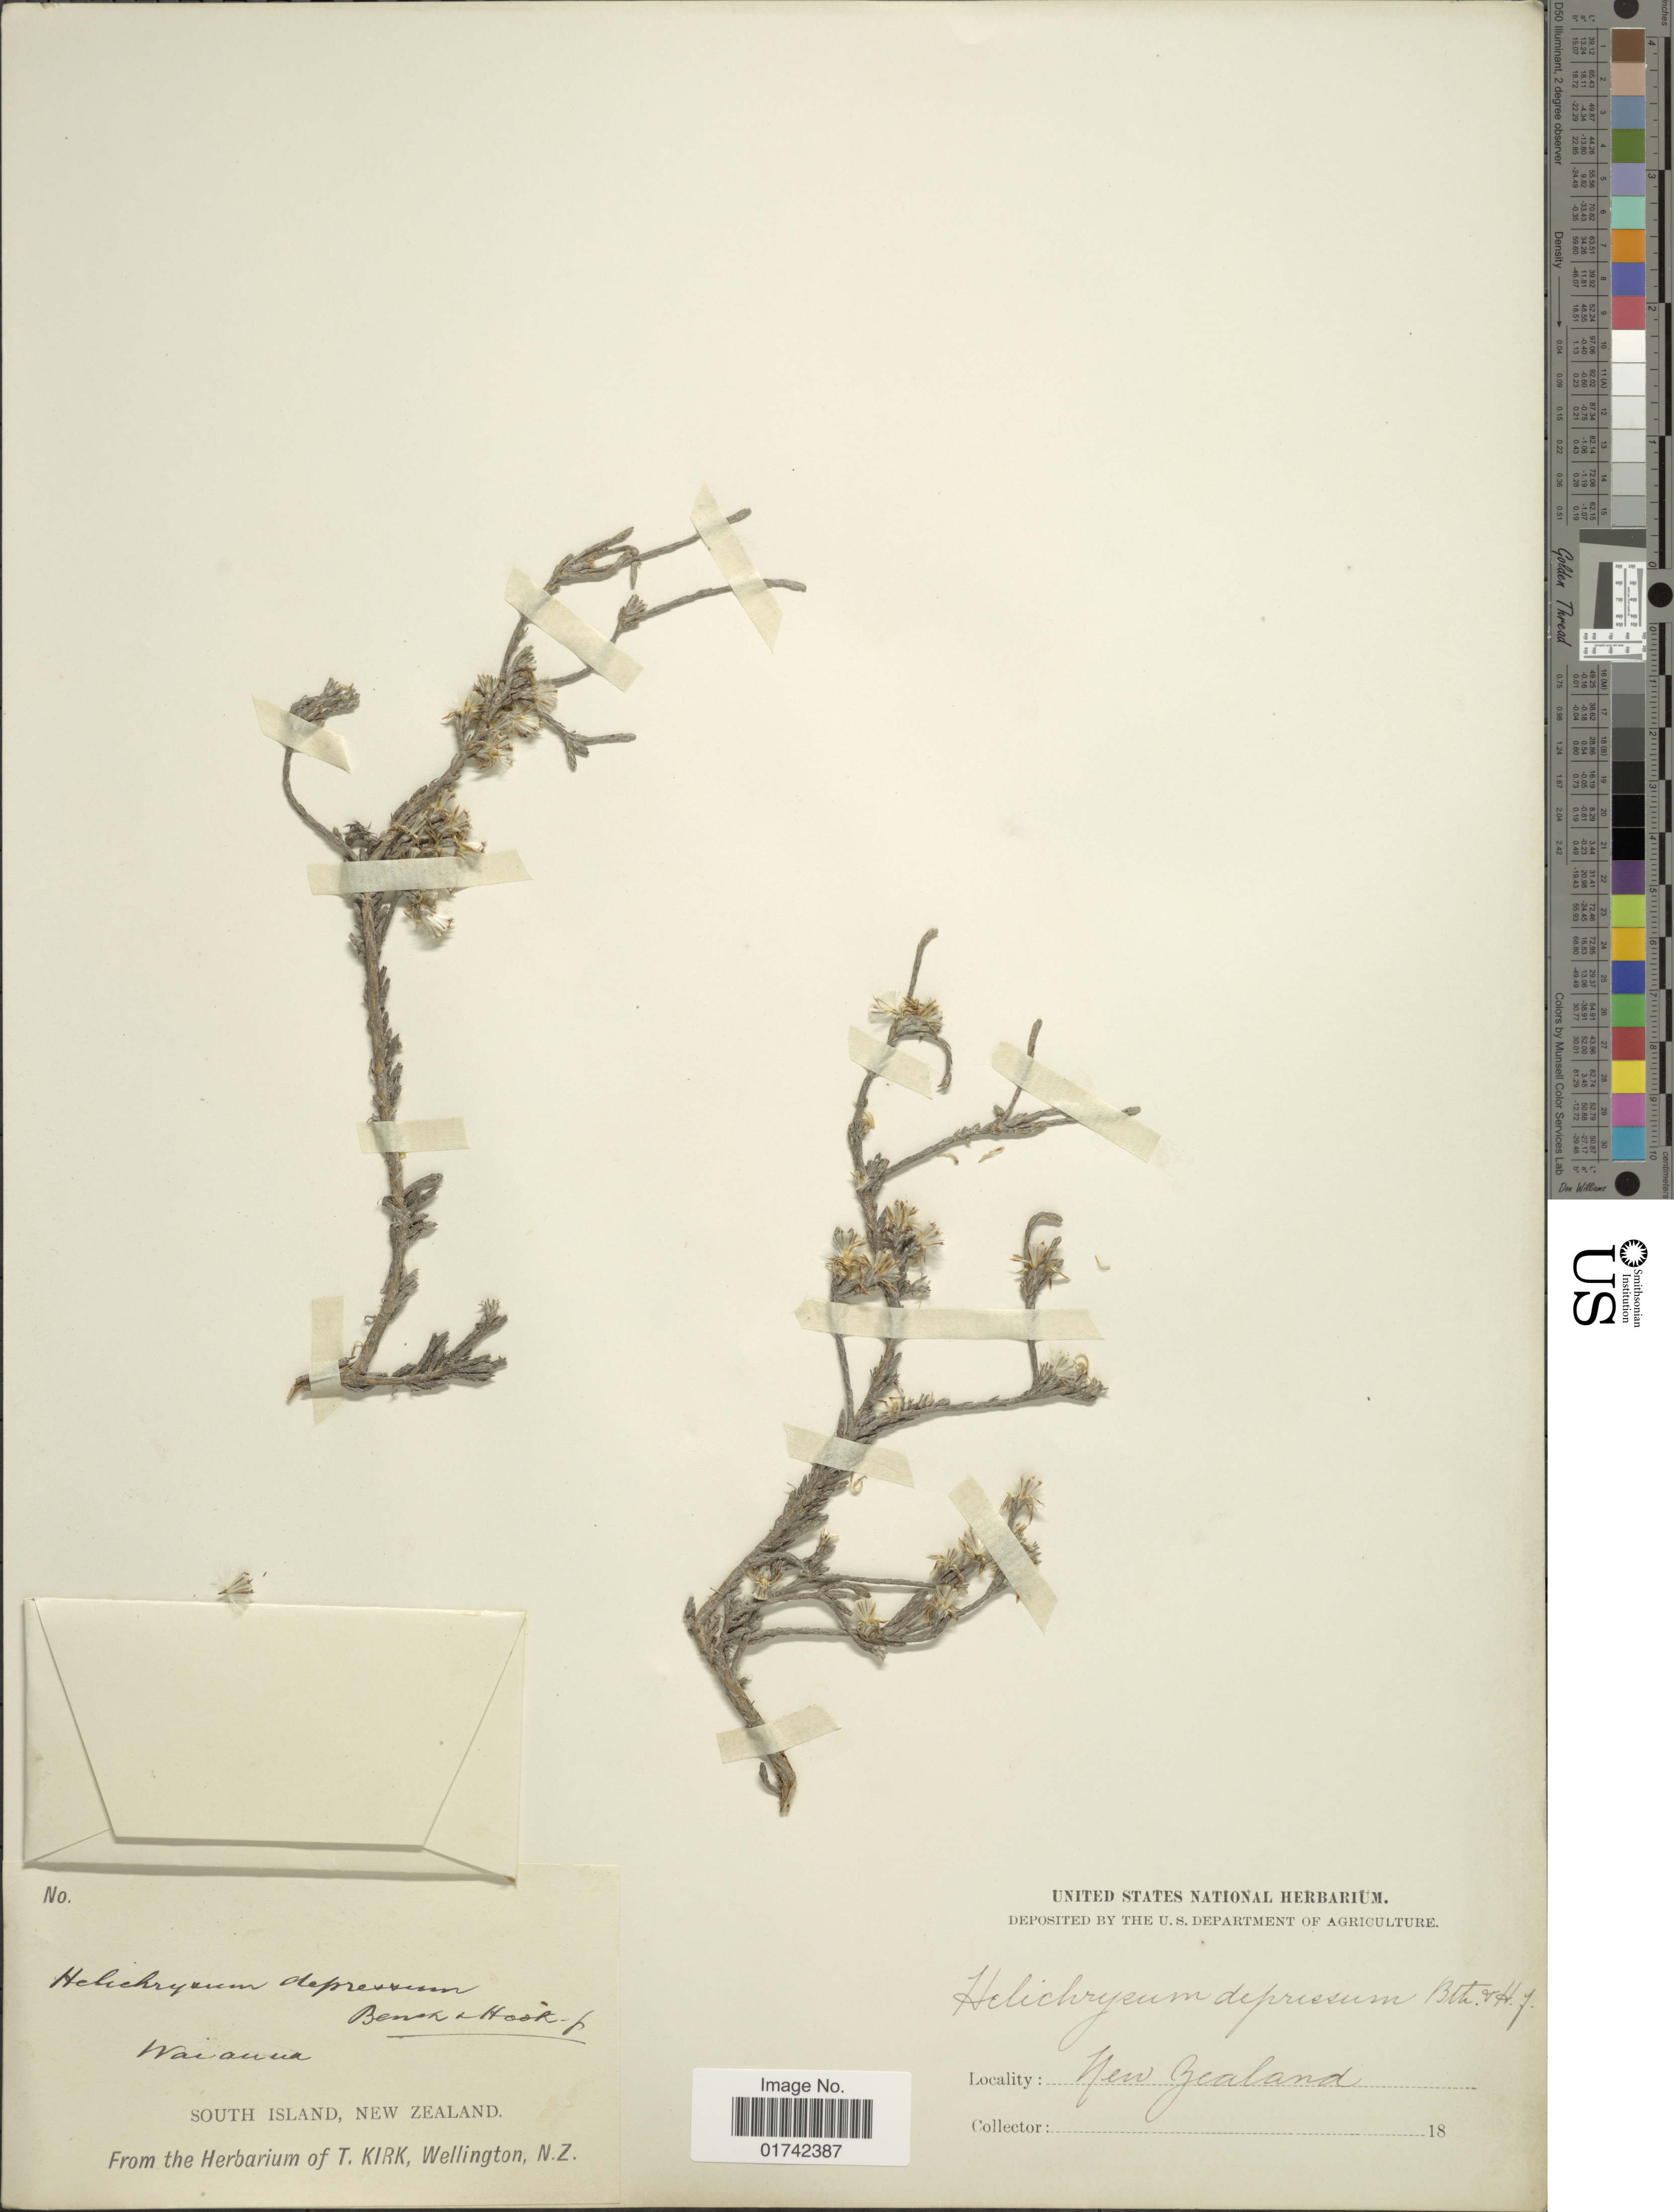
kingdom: Plantae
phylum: Tracheophyta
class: Magnoliopsida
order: Asterales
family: Asteraceae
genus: Helichrysum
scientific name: Helichrysum depressum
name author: Benth. & Hook. f.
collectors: ex herb. T. Kirk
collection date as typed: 18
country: New Zealand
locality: Waiannu [Waiau], South Island